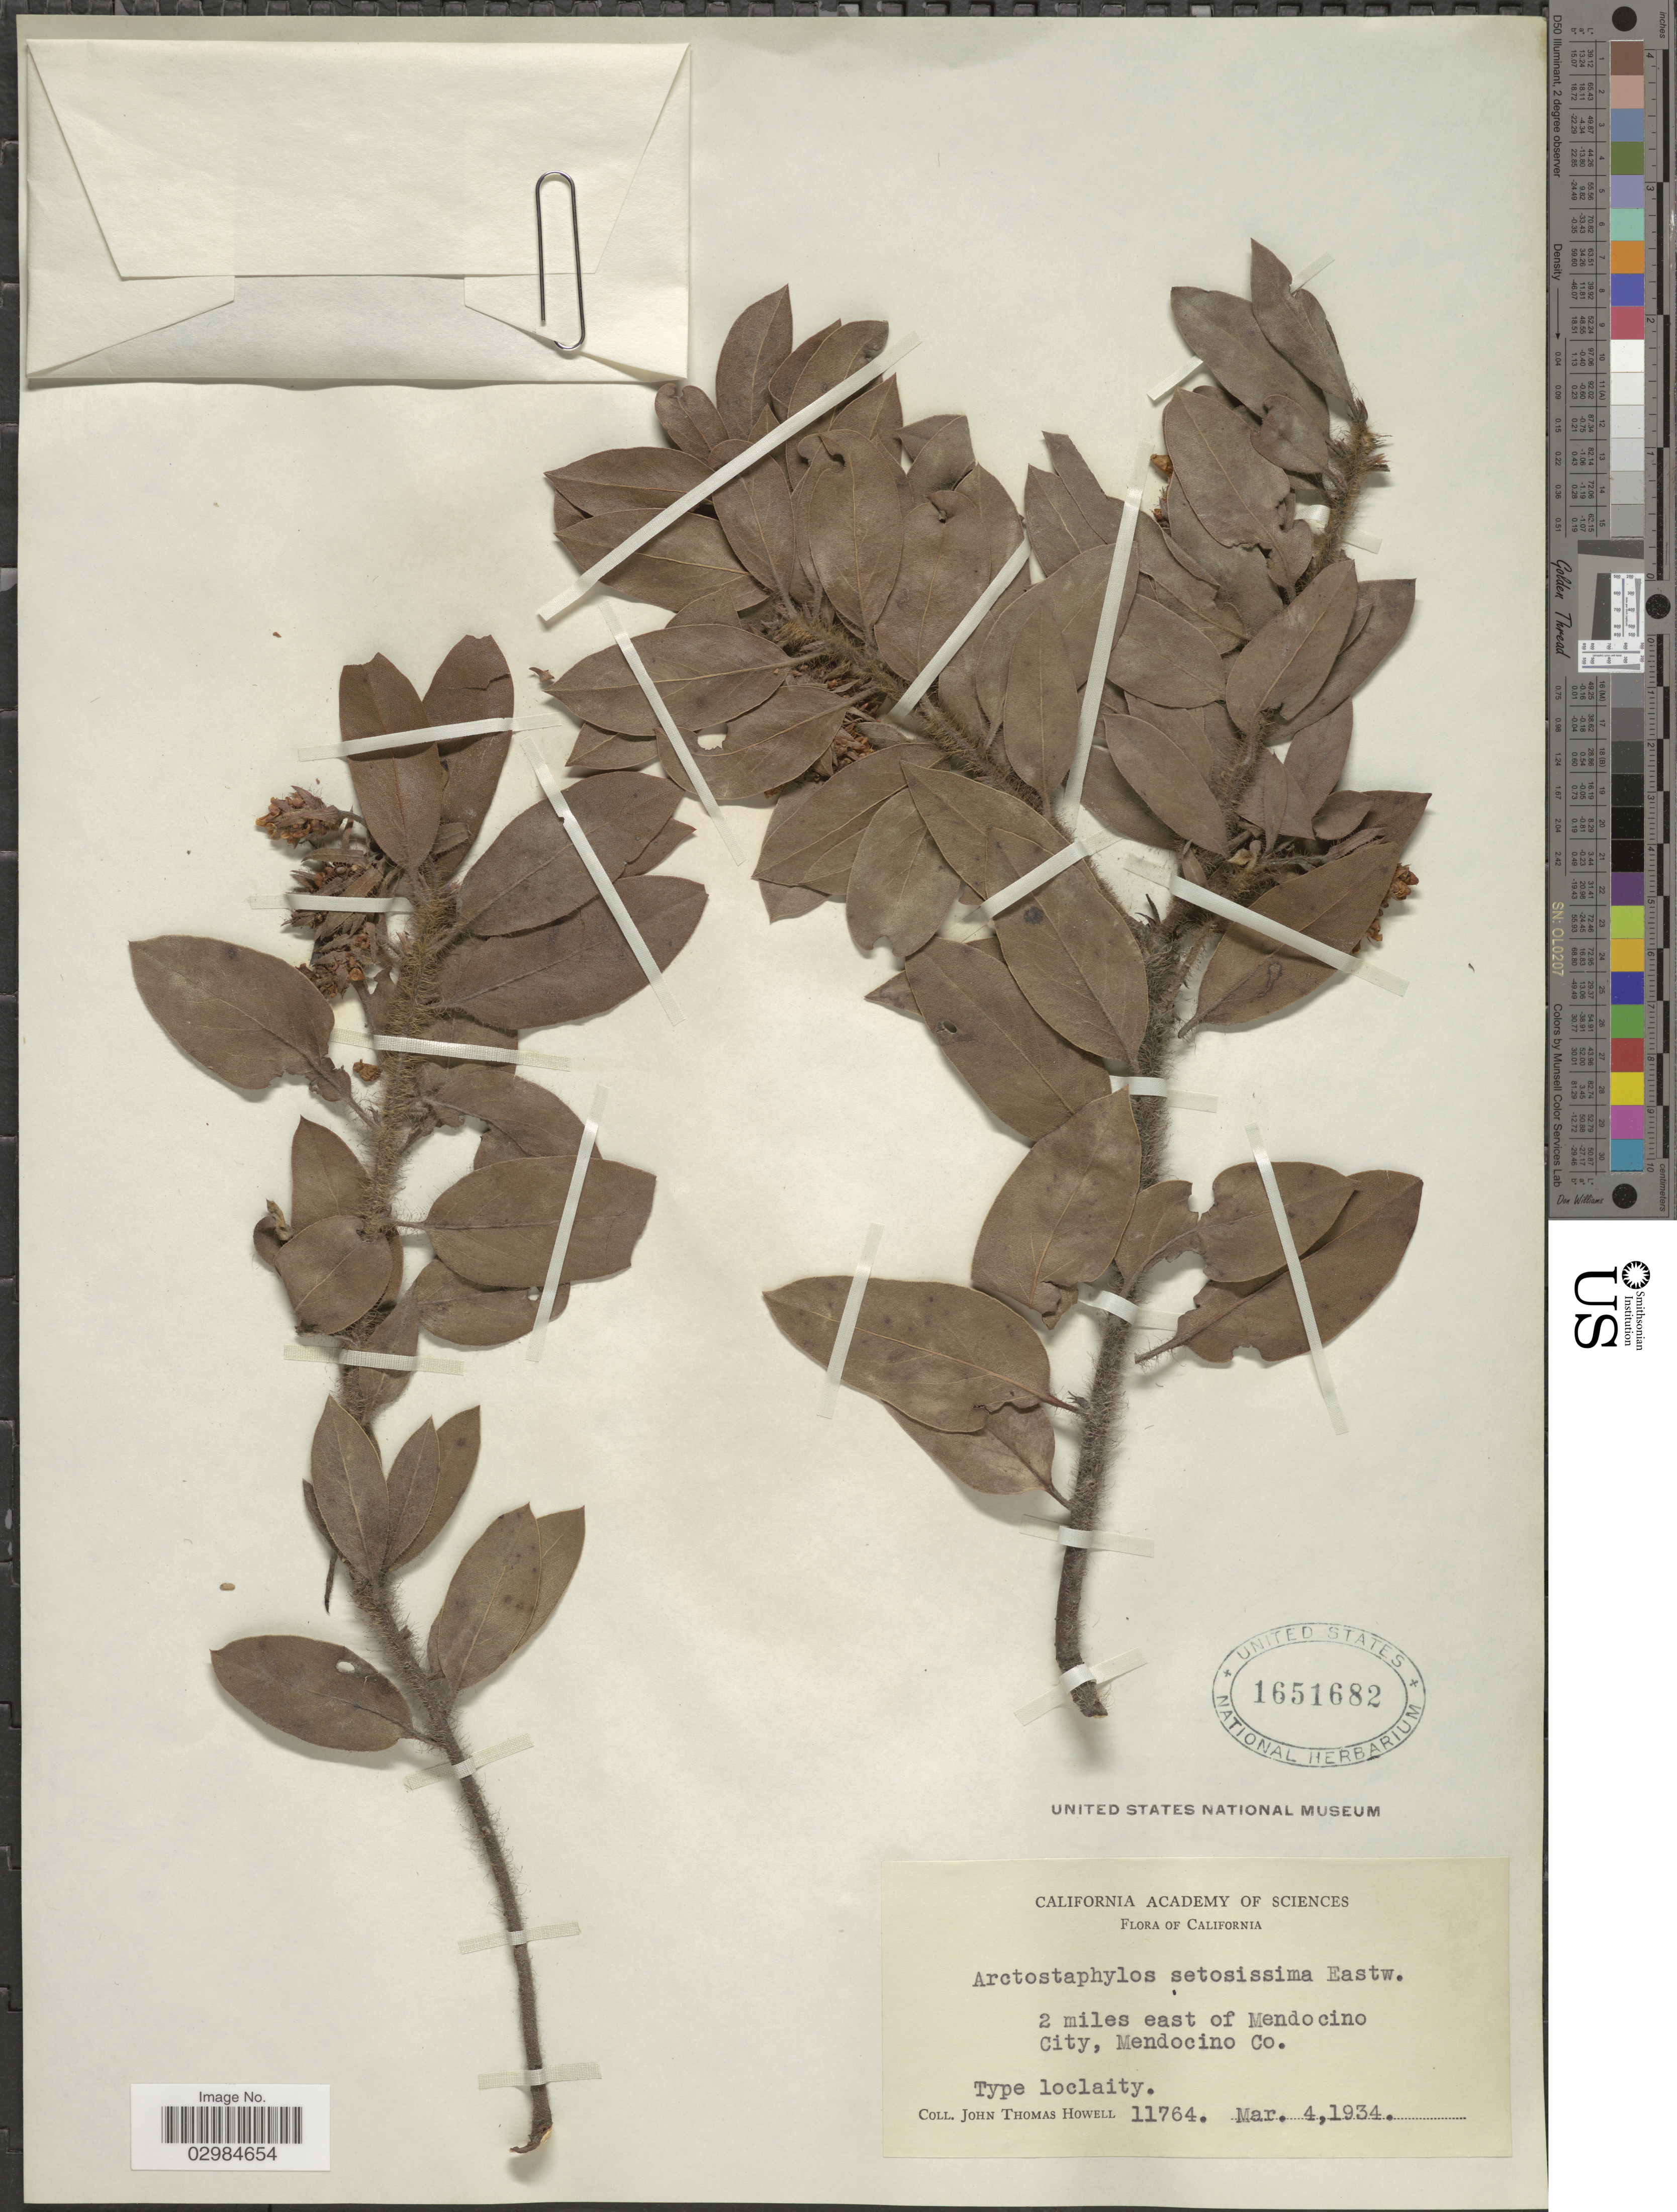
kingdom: Plantae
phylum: Tracheophyta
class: Magnoliopsida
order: Ericales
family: Ericaceae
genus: Arctostaphylos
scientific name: Arctostaphylos setosissima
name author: Eastw.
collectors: J. T. Howell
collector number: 11764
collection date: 1934-03-04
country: United States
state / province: California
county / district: Mendocino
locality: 2 miles east of Mendocino City, Mendocino Co.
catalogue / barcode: US 1651682